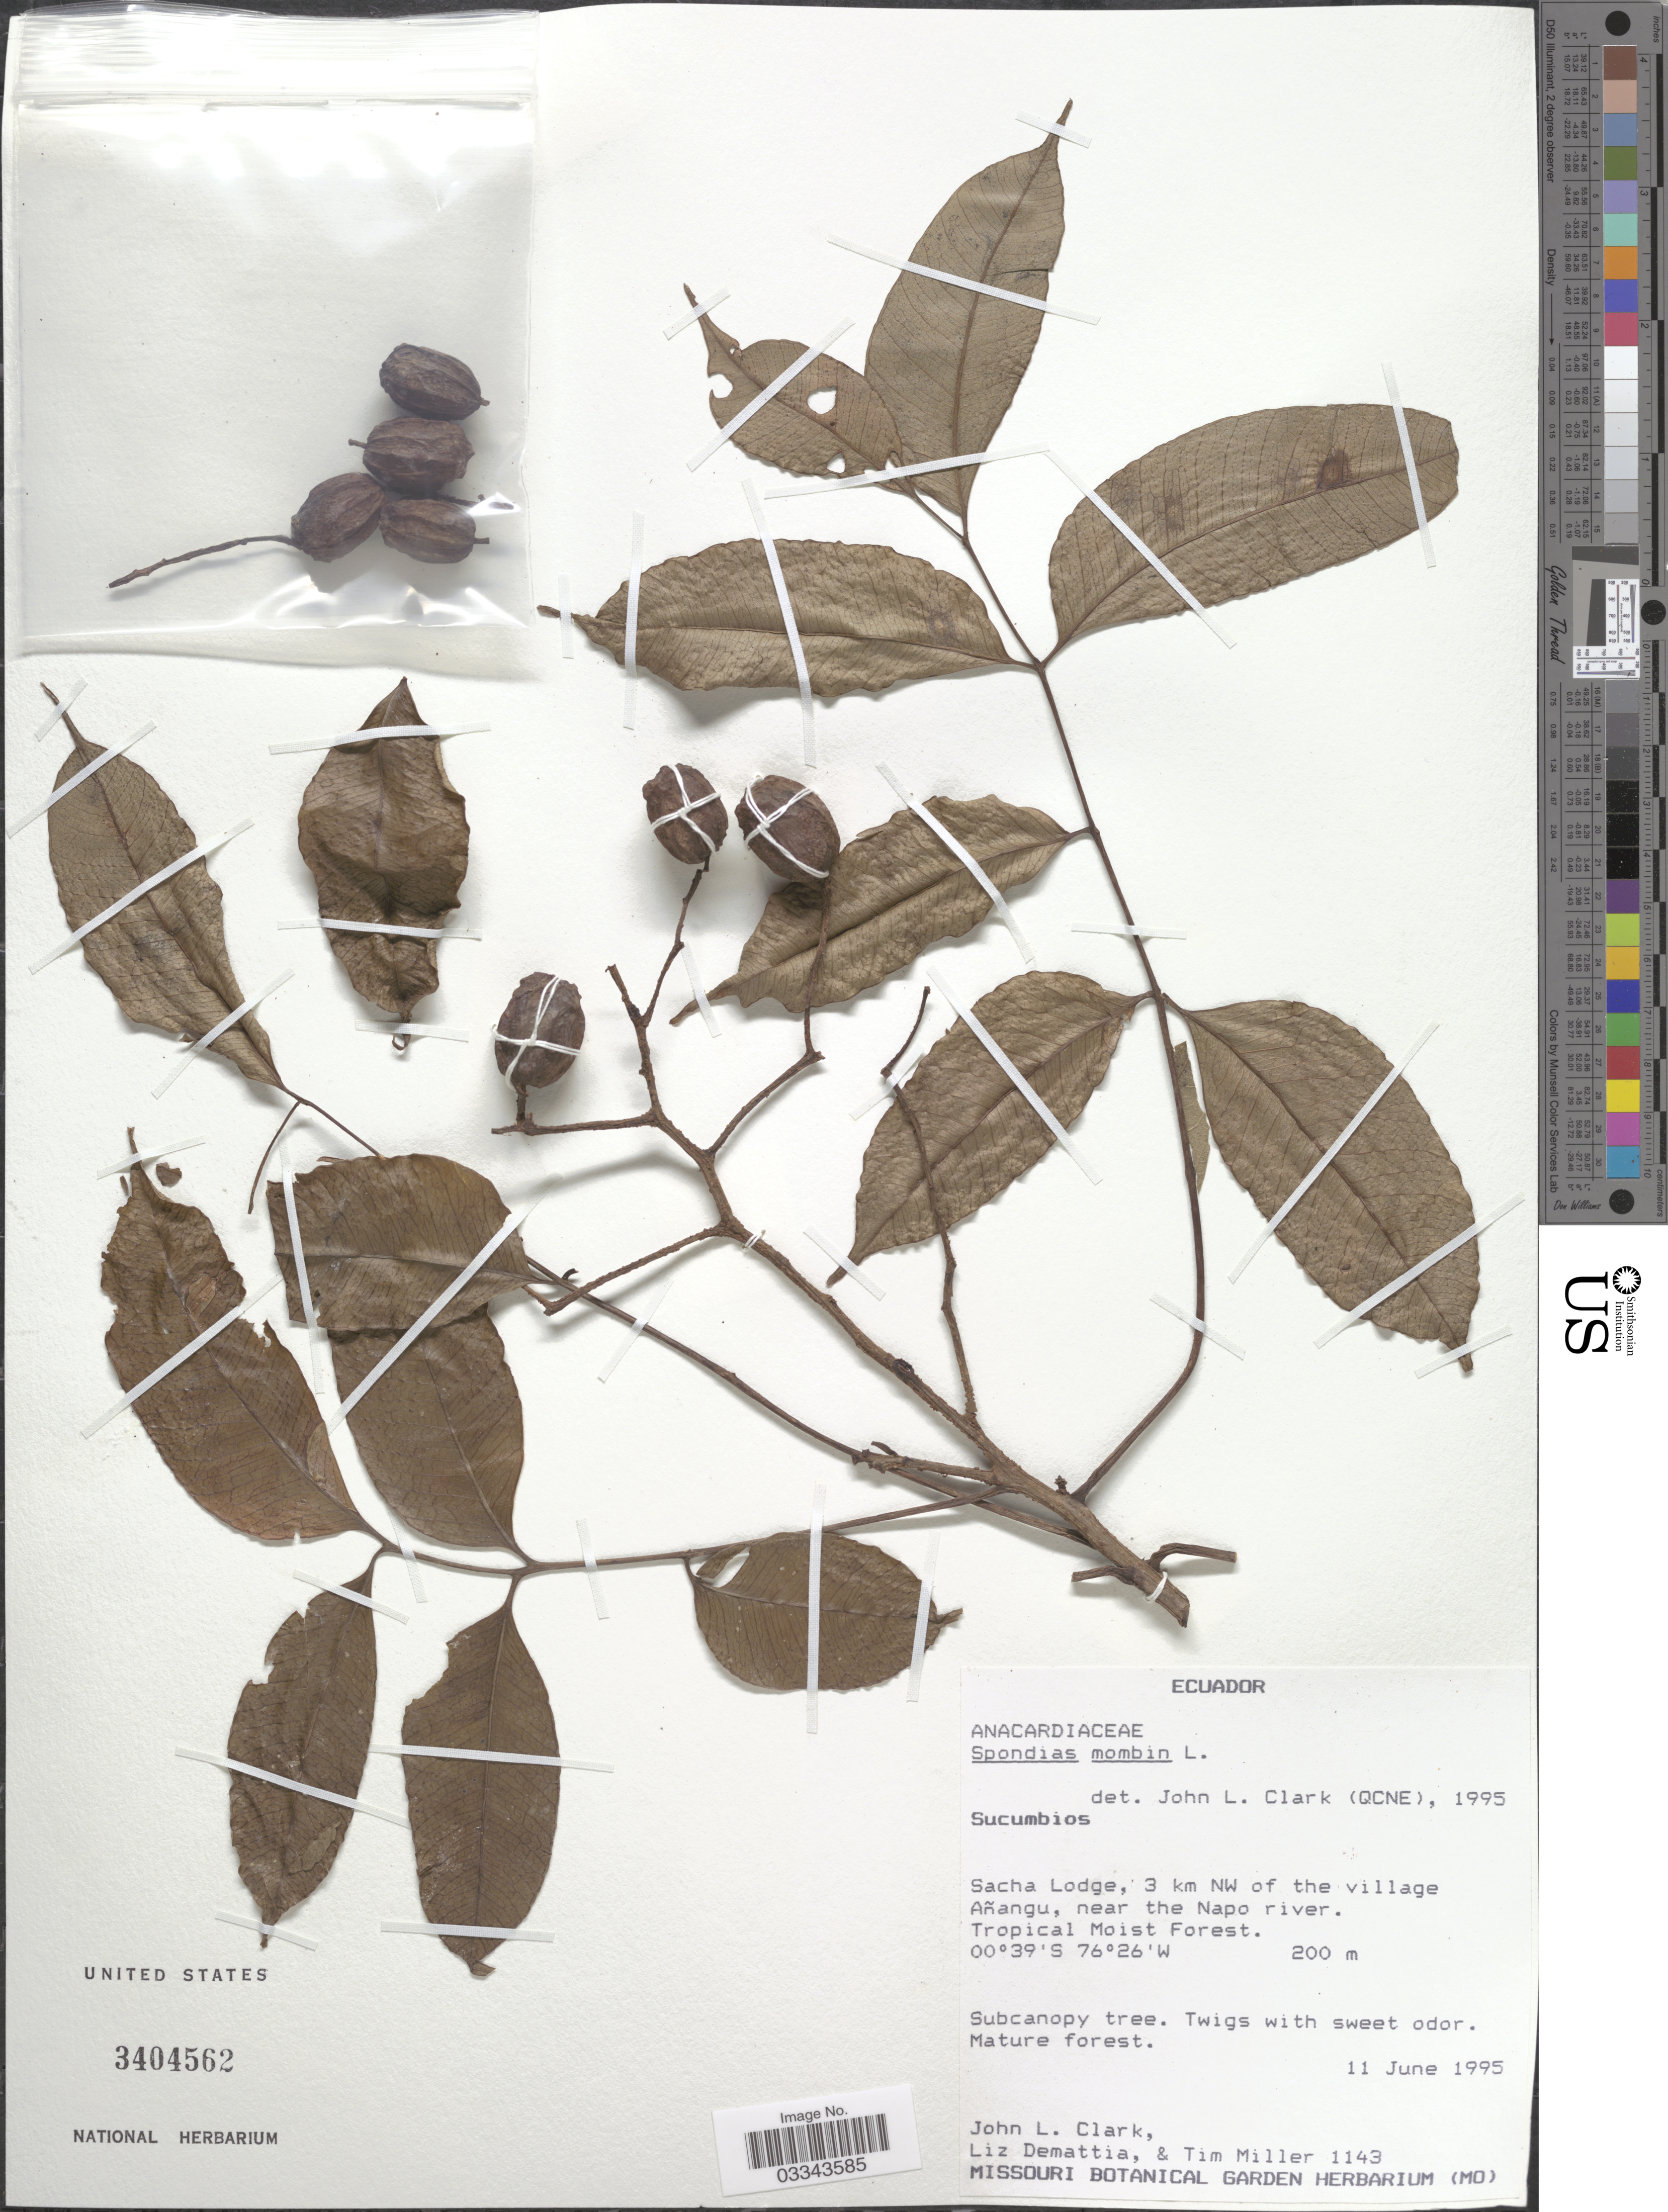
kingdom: Plantae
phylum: Tracheophyta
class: Magnoliopsida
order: Sapindales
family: Anacardiaceae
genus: Spondias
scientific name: Spondias mombin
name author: L.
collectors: J. L. Clark, L. Demattia & T. Miller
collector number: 1143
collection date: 1995-06-11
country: Ecuador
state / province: Sucumbíos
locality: Sacha Lodge, 3 km NW of the village Añangu, near the Napo river.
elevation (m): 200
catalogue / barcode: US 3404562